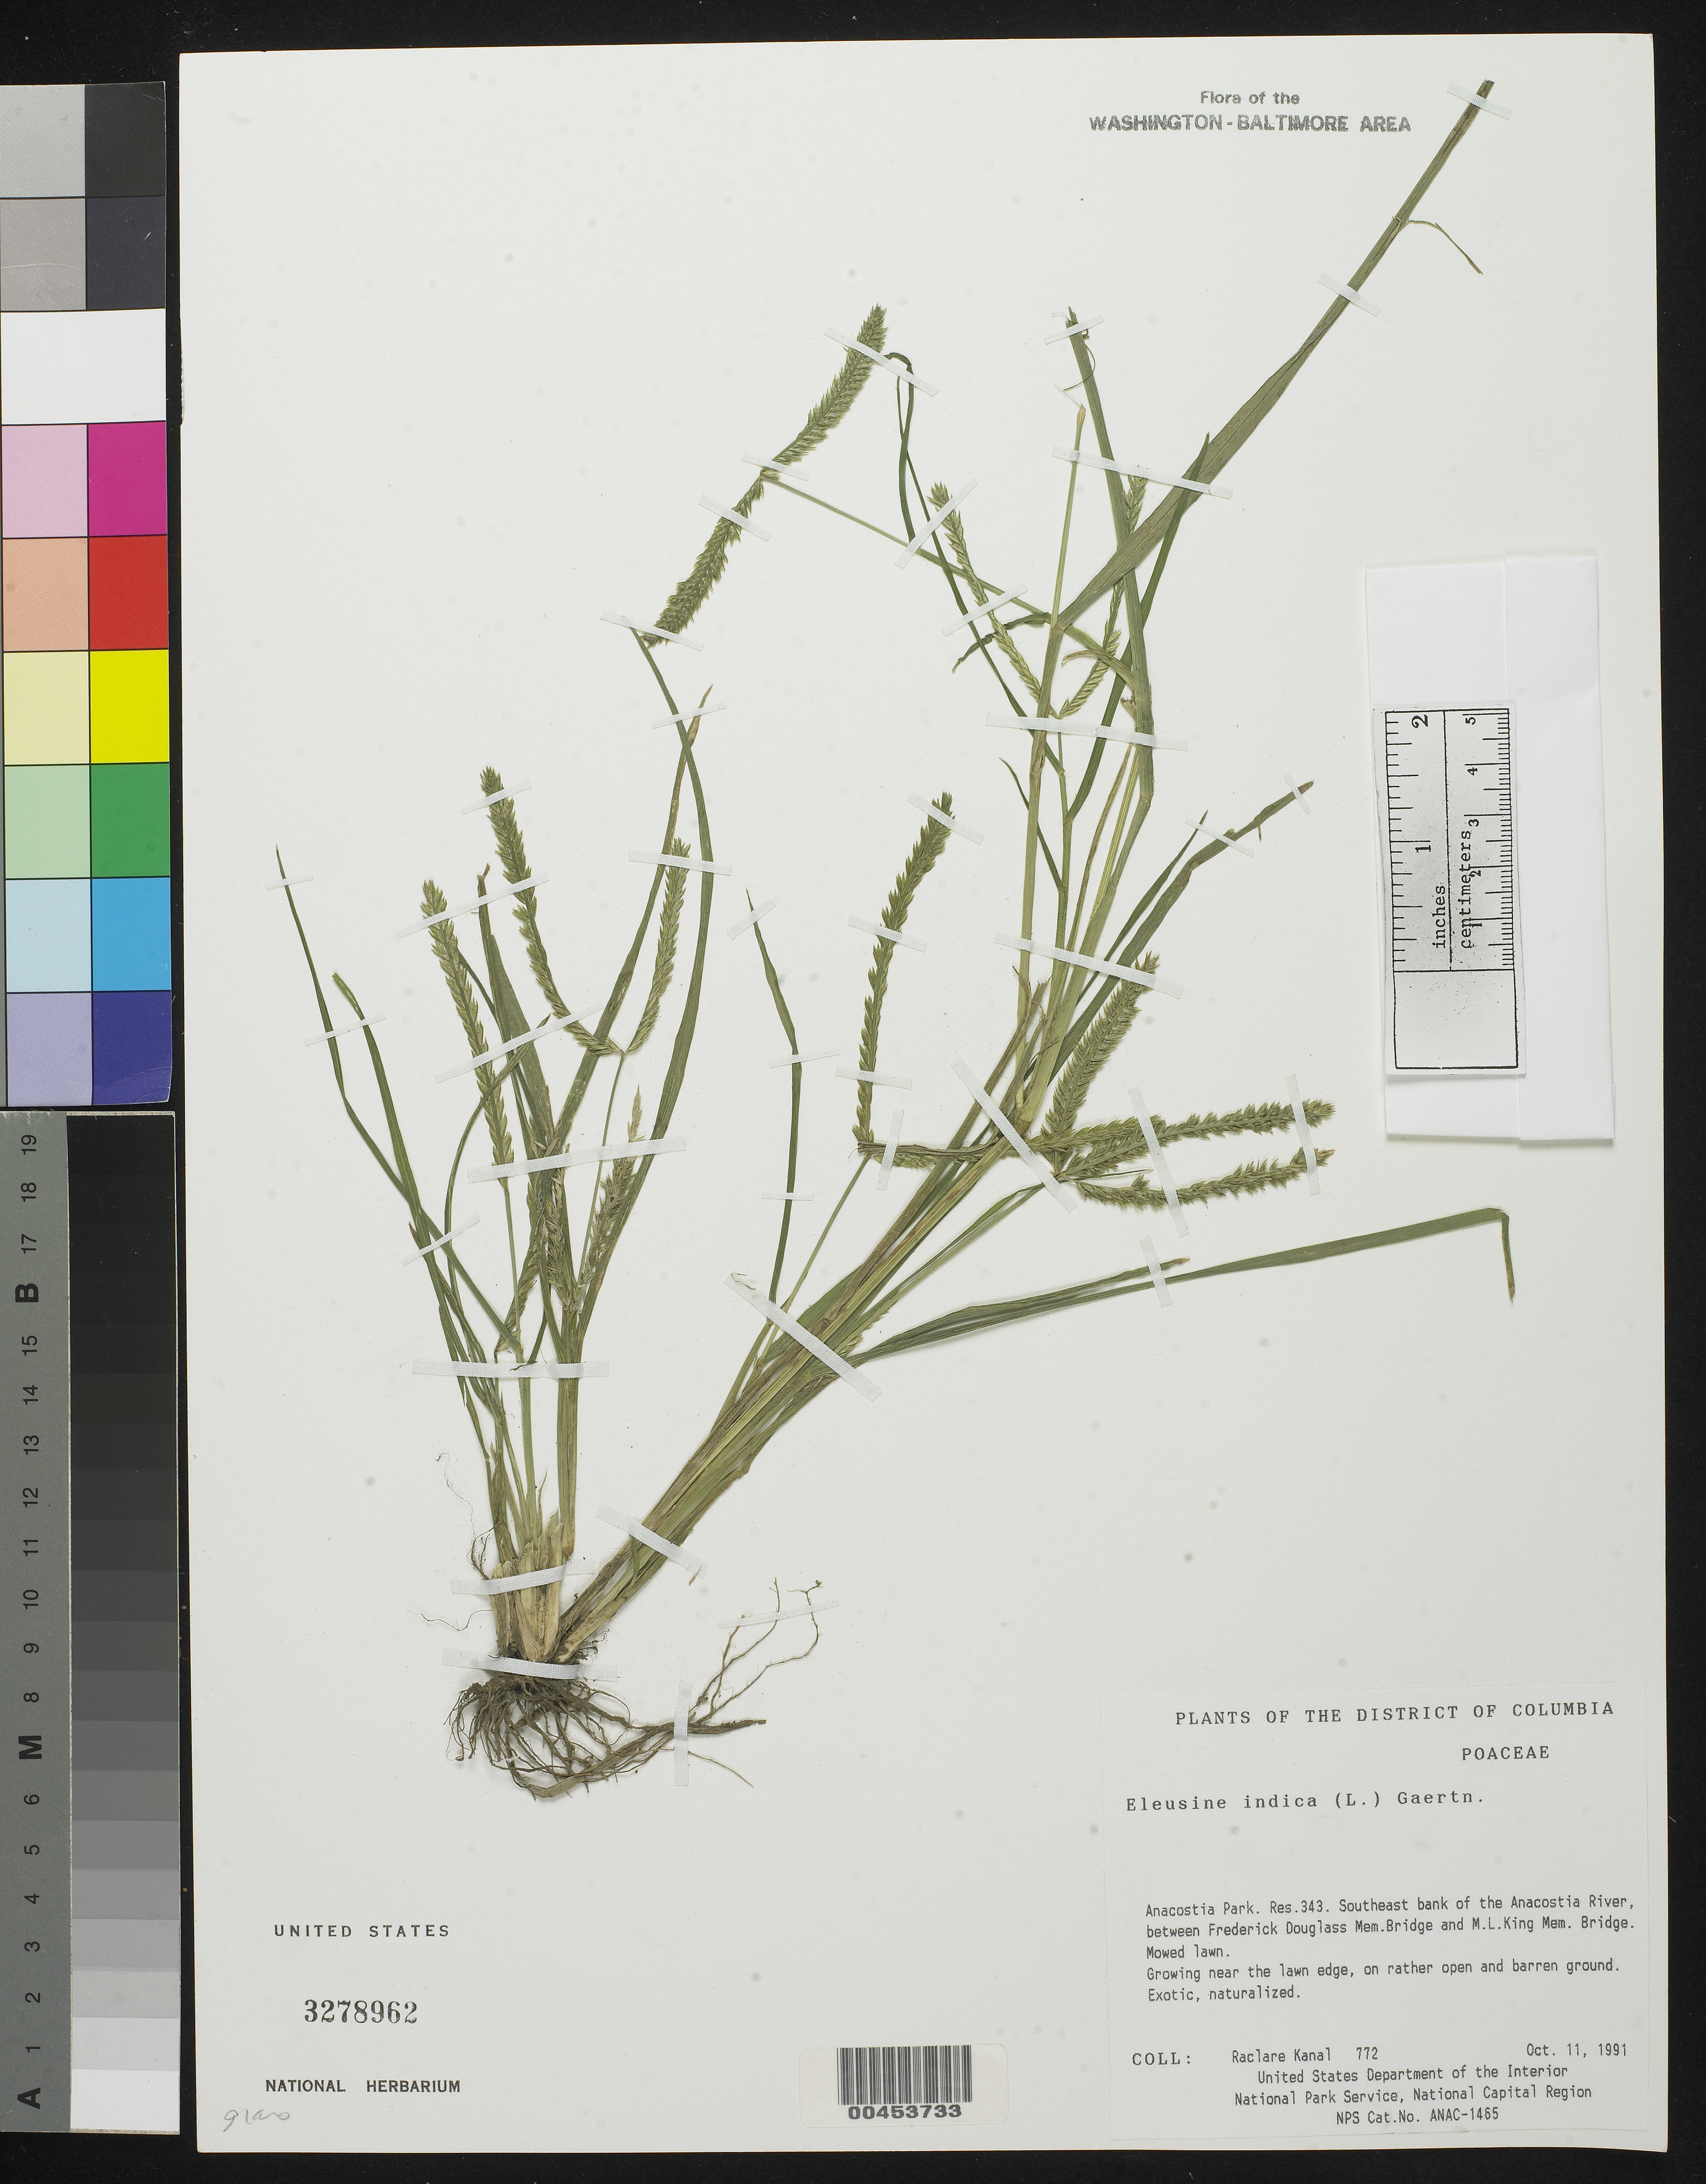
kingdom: Plantae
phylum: Tracheophyta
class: Liliopsida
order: Poales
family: Poaceae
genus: Eleusine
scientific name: Eleusine indica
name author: (L.) Gaertn.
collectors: R. Kanal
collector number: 772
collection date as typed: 11 Oct 1991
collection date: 1991-10-11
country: United States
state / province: District of Columbia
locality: Anacostia Park, Res 343, SE bank of the Anacostia River, between Frederick Douglass Mem Bridge and M.l. King Mem Bridge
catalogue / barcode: US 3278962